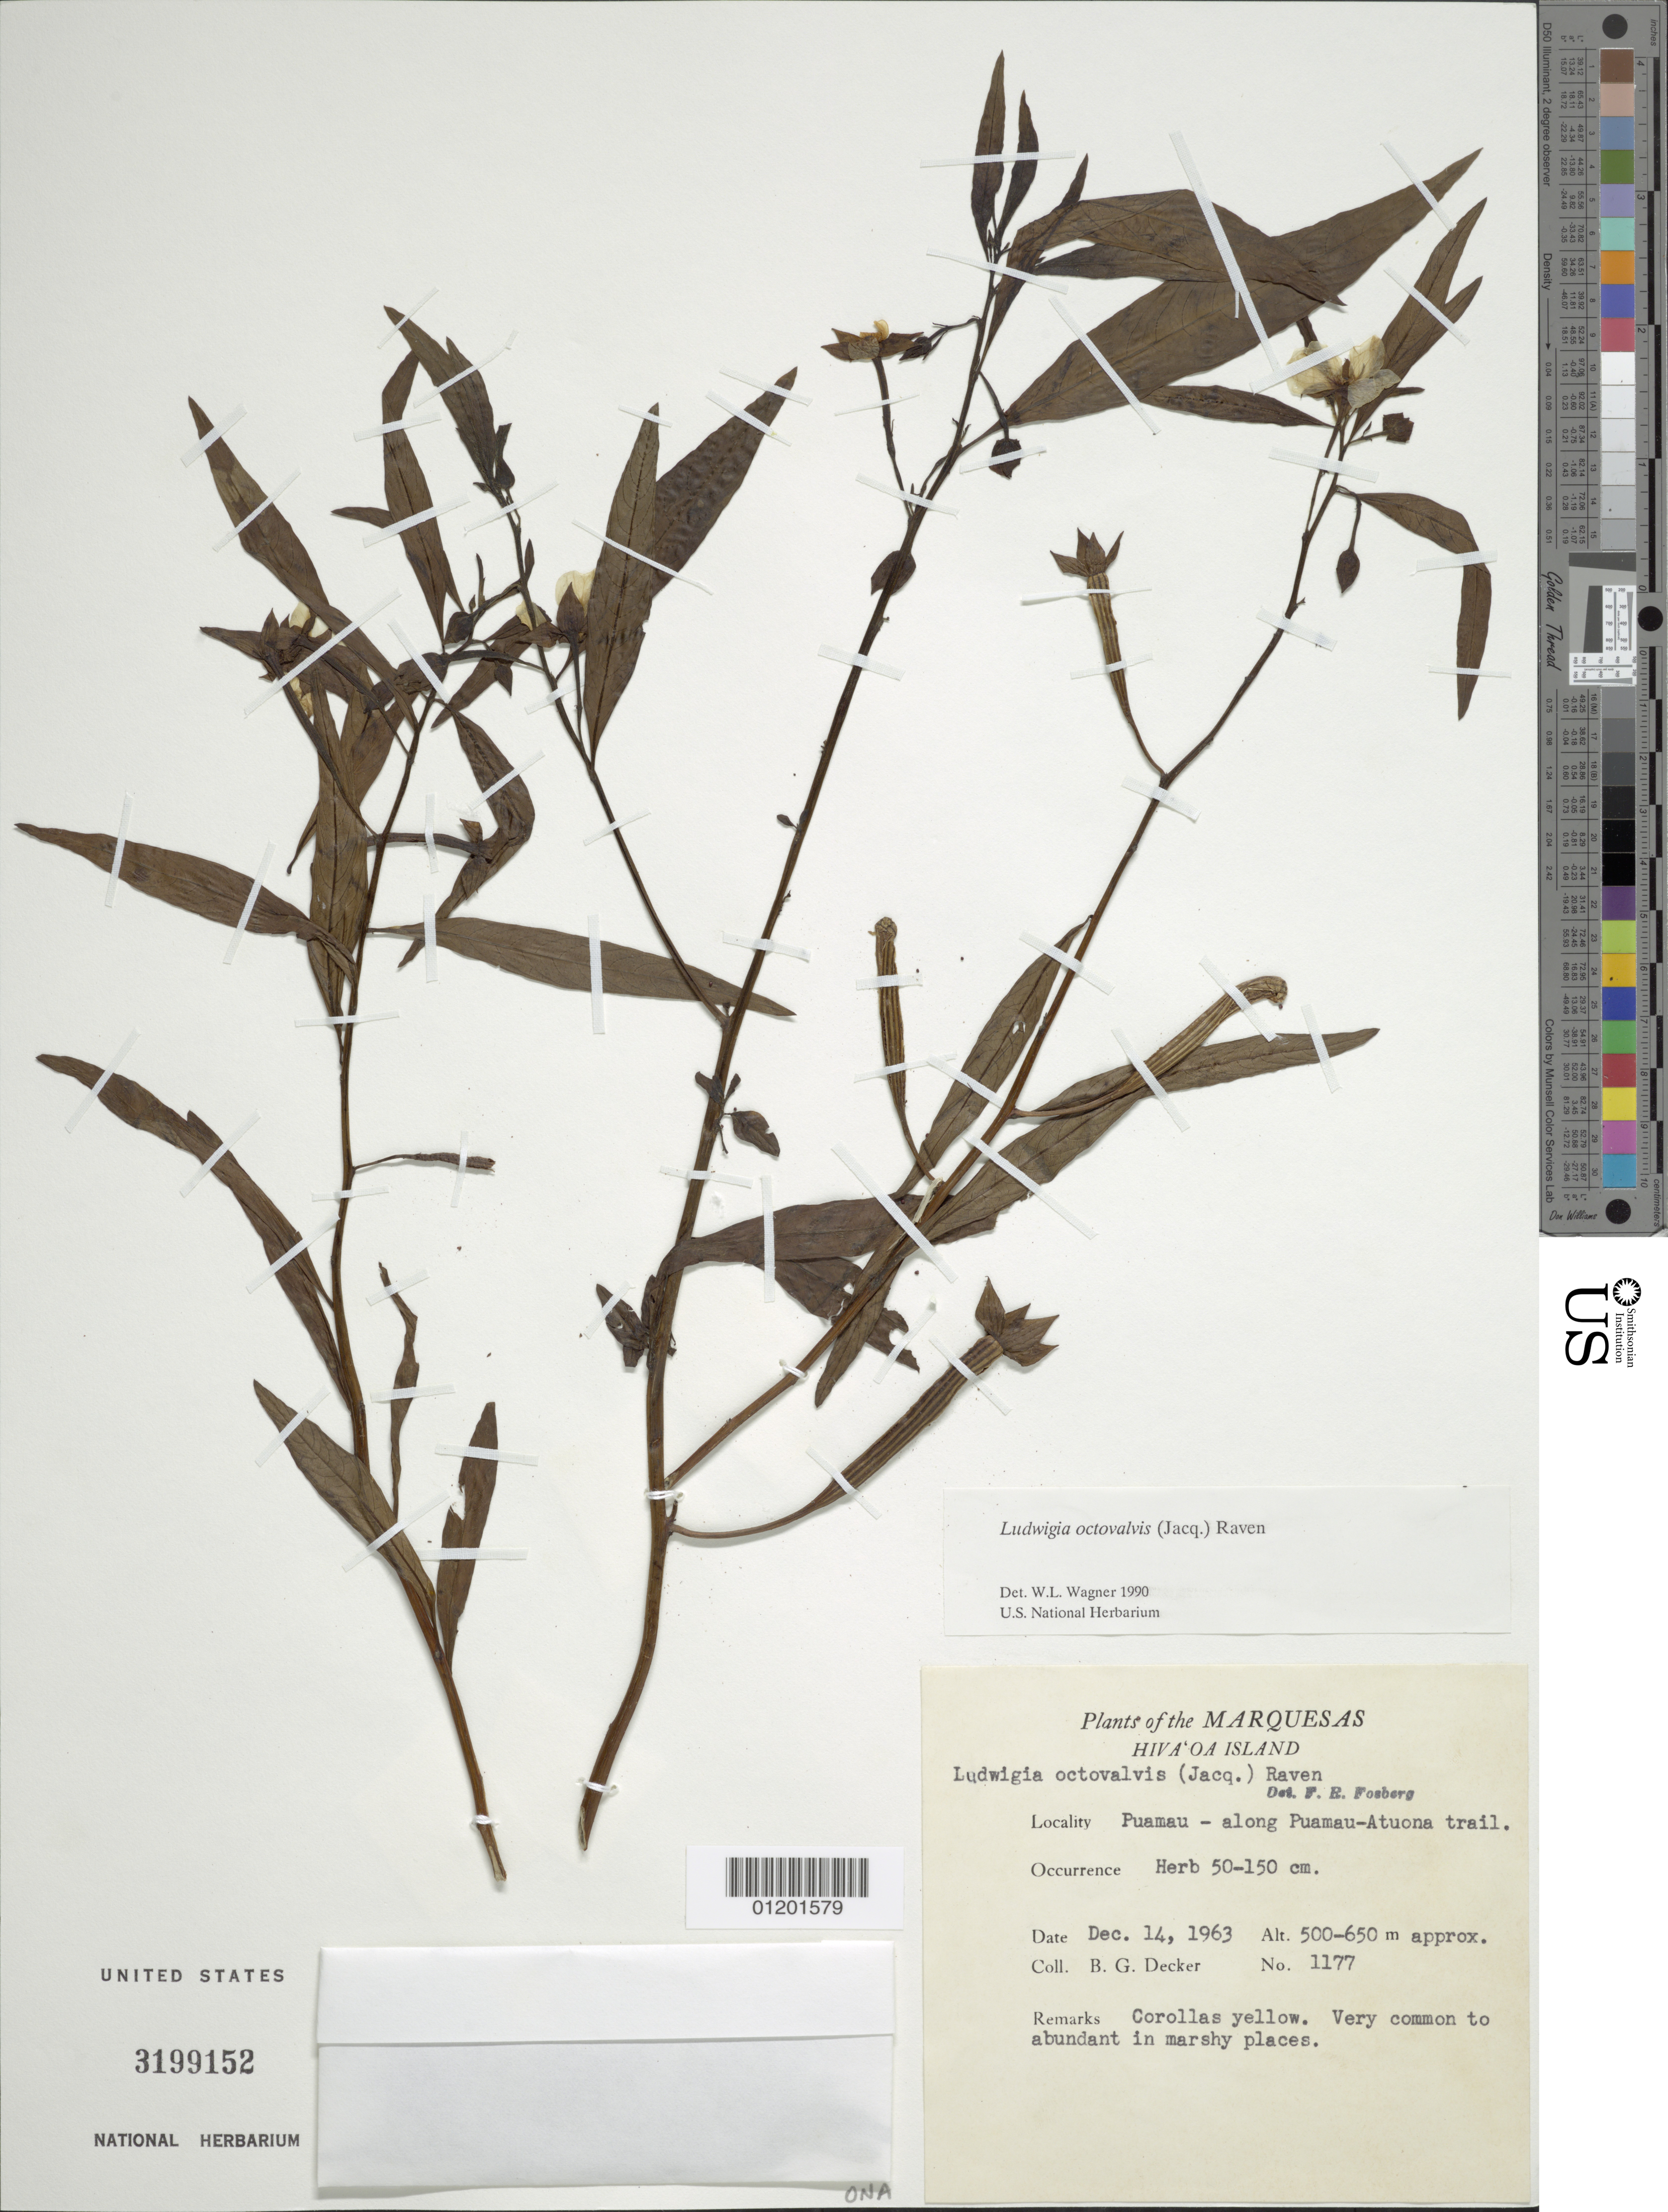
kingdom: Plantae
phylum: Tracheophyta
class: Magnoliopsida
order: Myrtales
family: Onagraceae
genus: Ludwigia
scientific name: Ludwigia octovalvis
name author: (Jacq.) P.H. Raven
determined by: Wagner, W. L., (BOT), Smithsonian Institution - National Museum of Natural History (UNITED STATES)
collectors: B. G. Decker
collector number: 1177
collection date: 1963-12-14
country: French Polynesia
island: Hiva Oa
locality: along Puamau-Atuona Trail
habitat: Marshy place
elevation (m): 500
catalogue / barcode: US 3199152